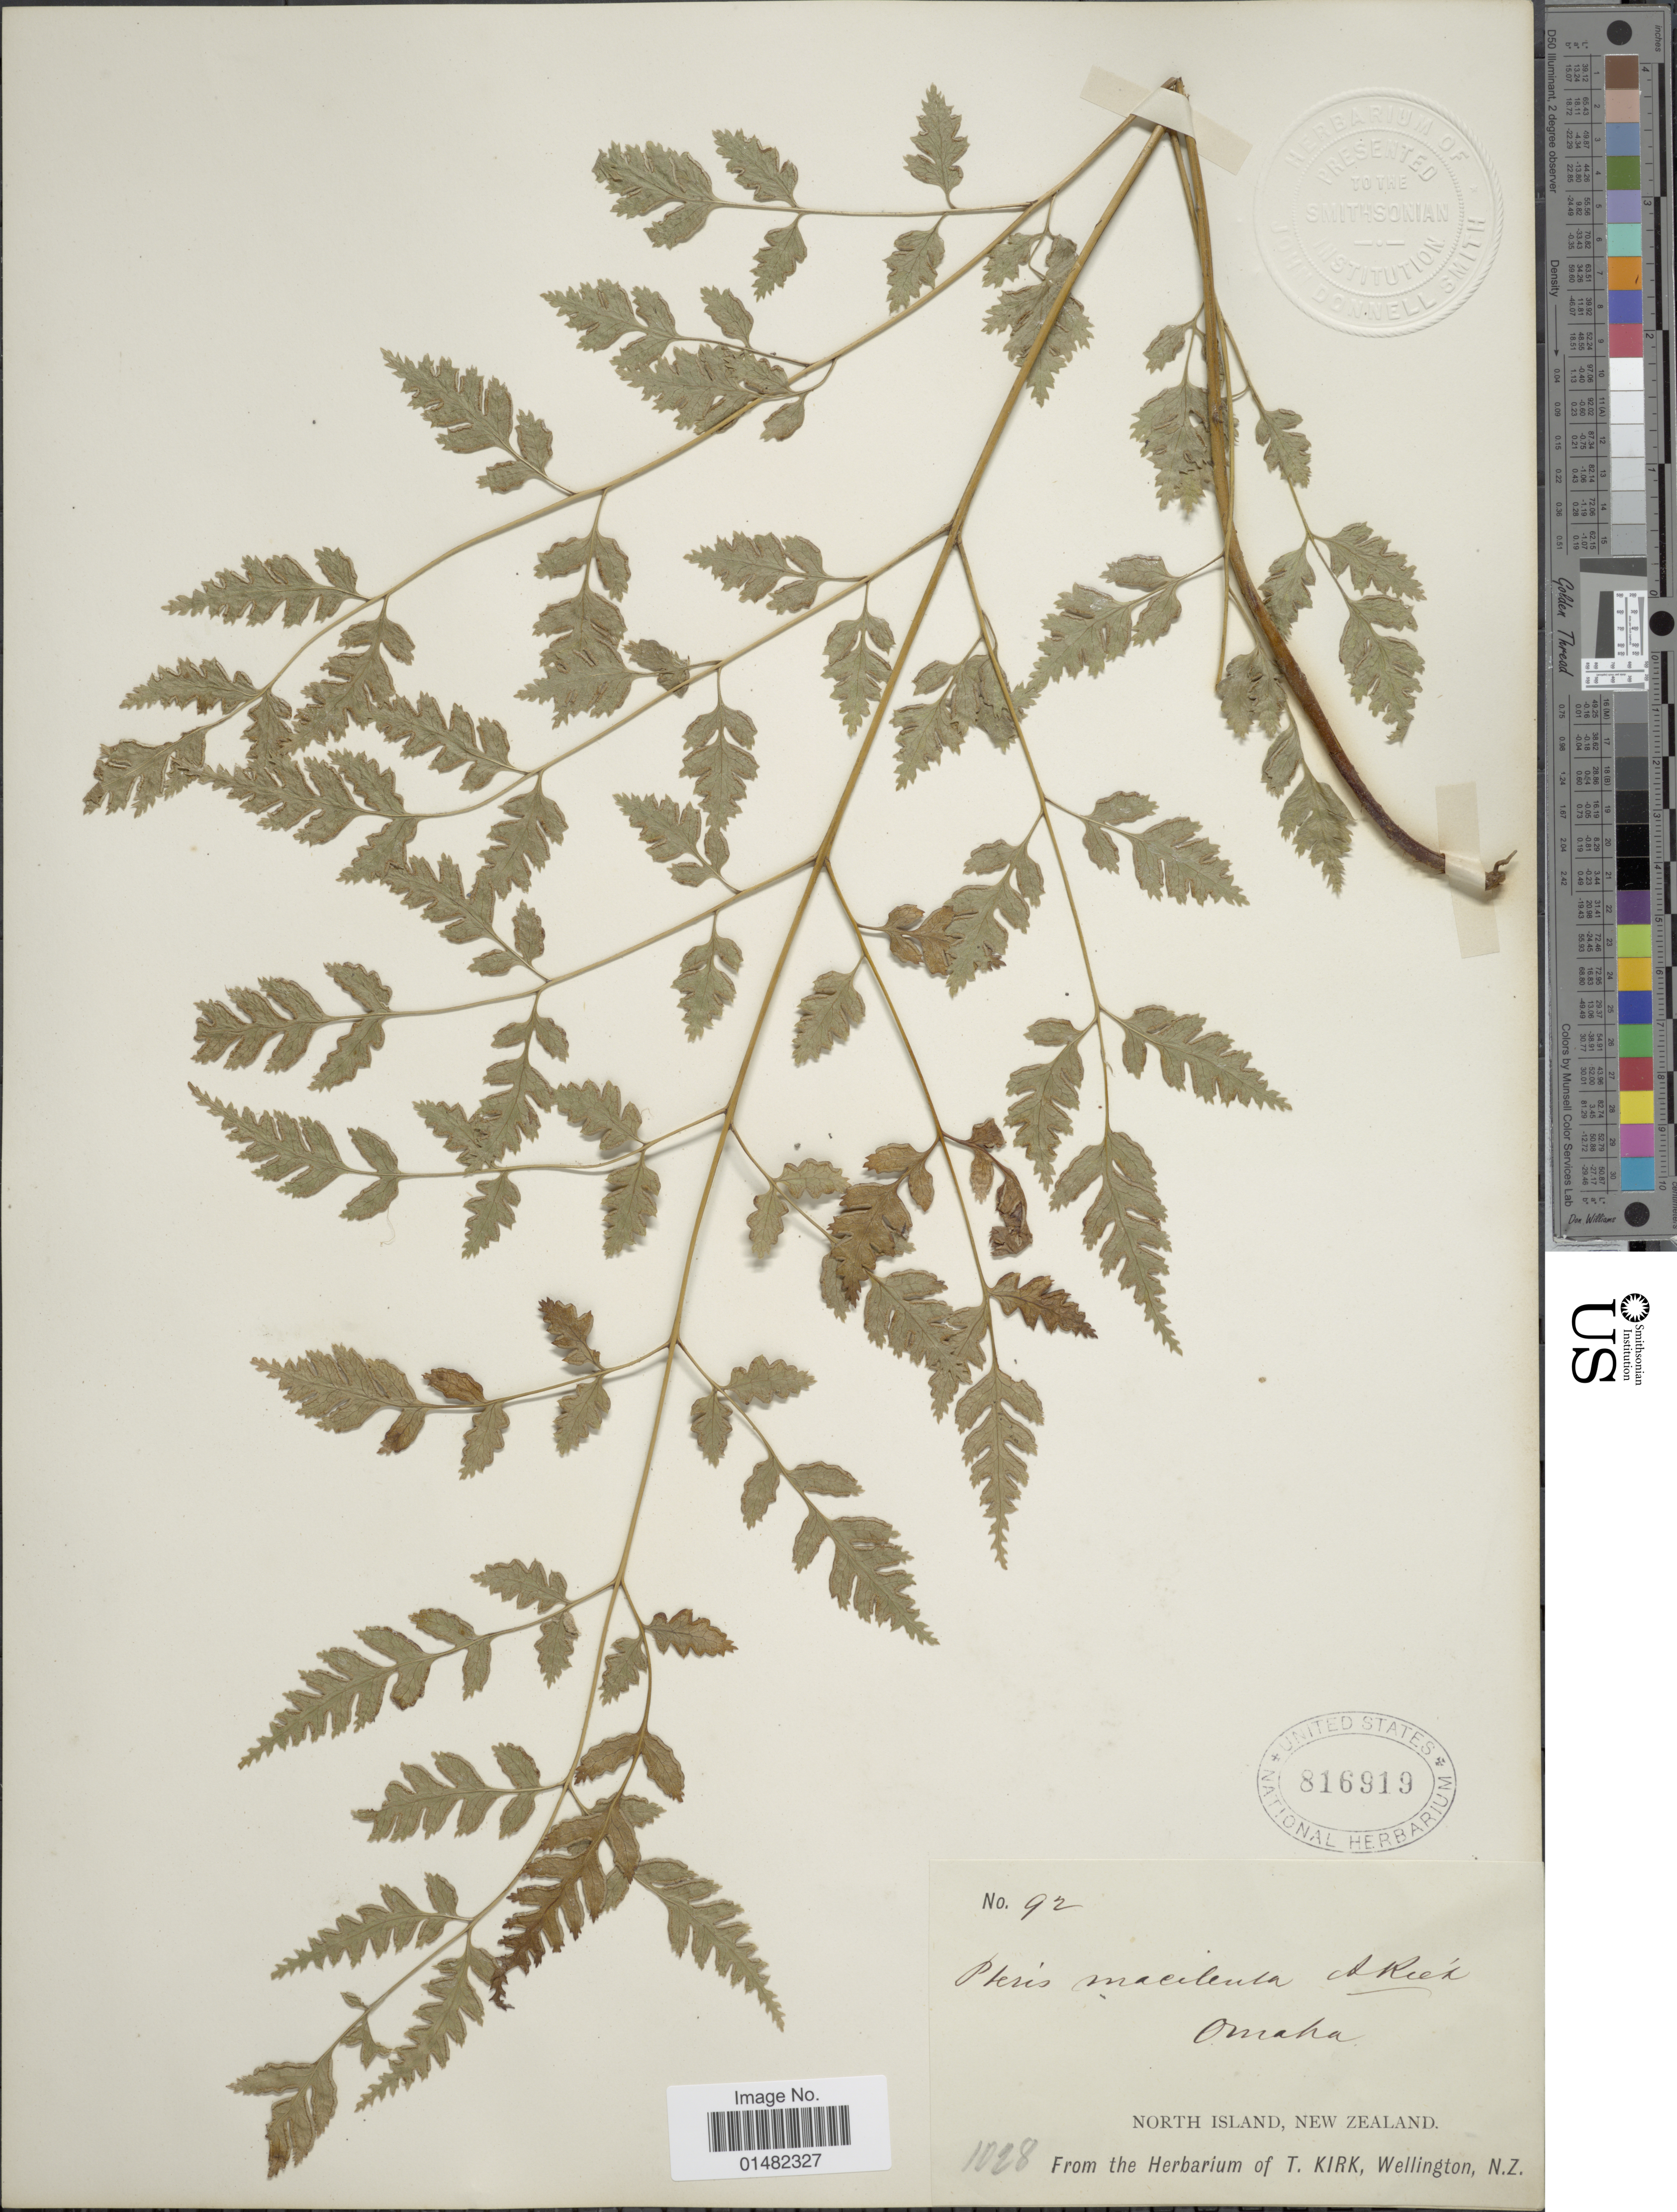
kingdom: Plantae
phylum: Tracheophyta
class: Polypodiopsida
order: Polypodiales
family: Pteridaceae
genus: Pteris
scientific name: Pteris macilenta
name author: A. Rich.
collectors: ex herb. T. Kirk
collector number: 1028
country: New Zealand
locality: Omaha, North Island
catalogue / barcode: US 816919